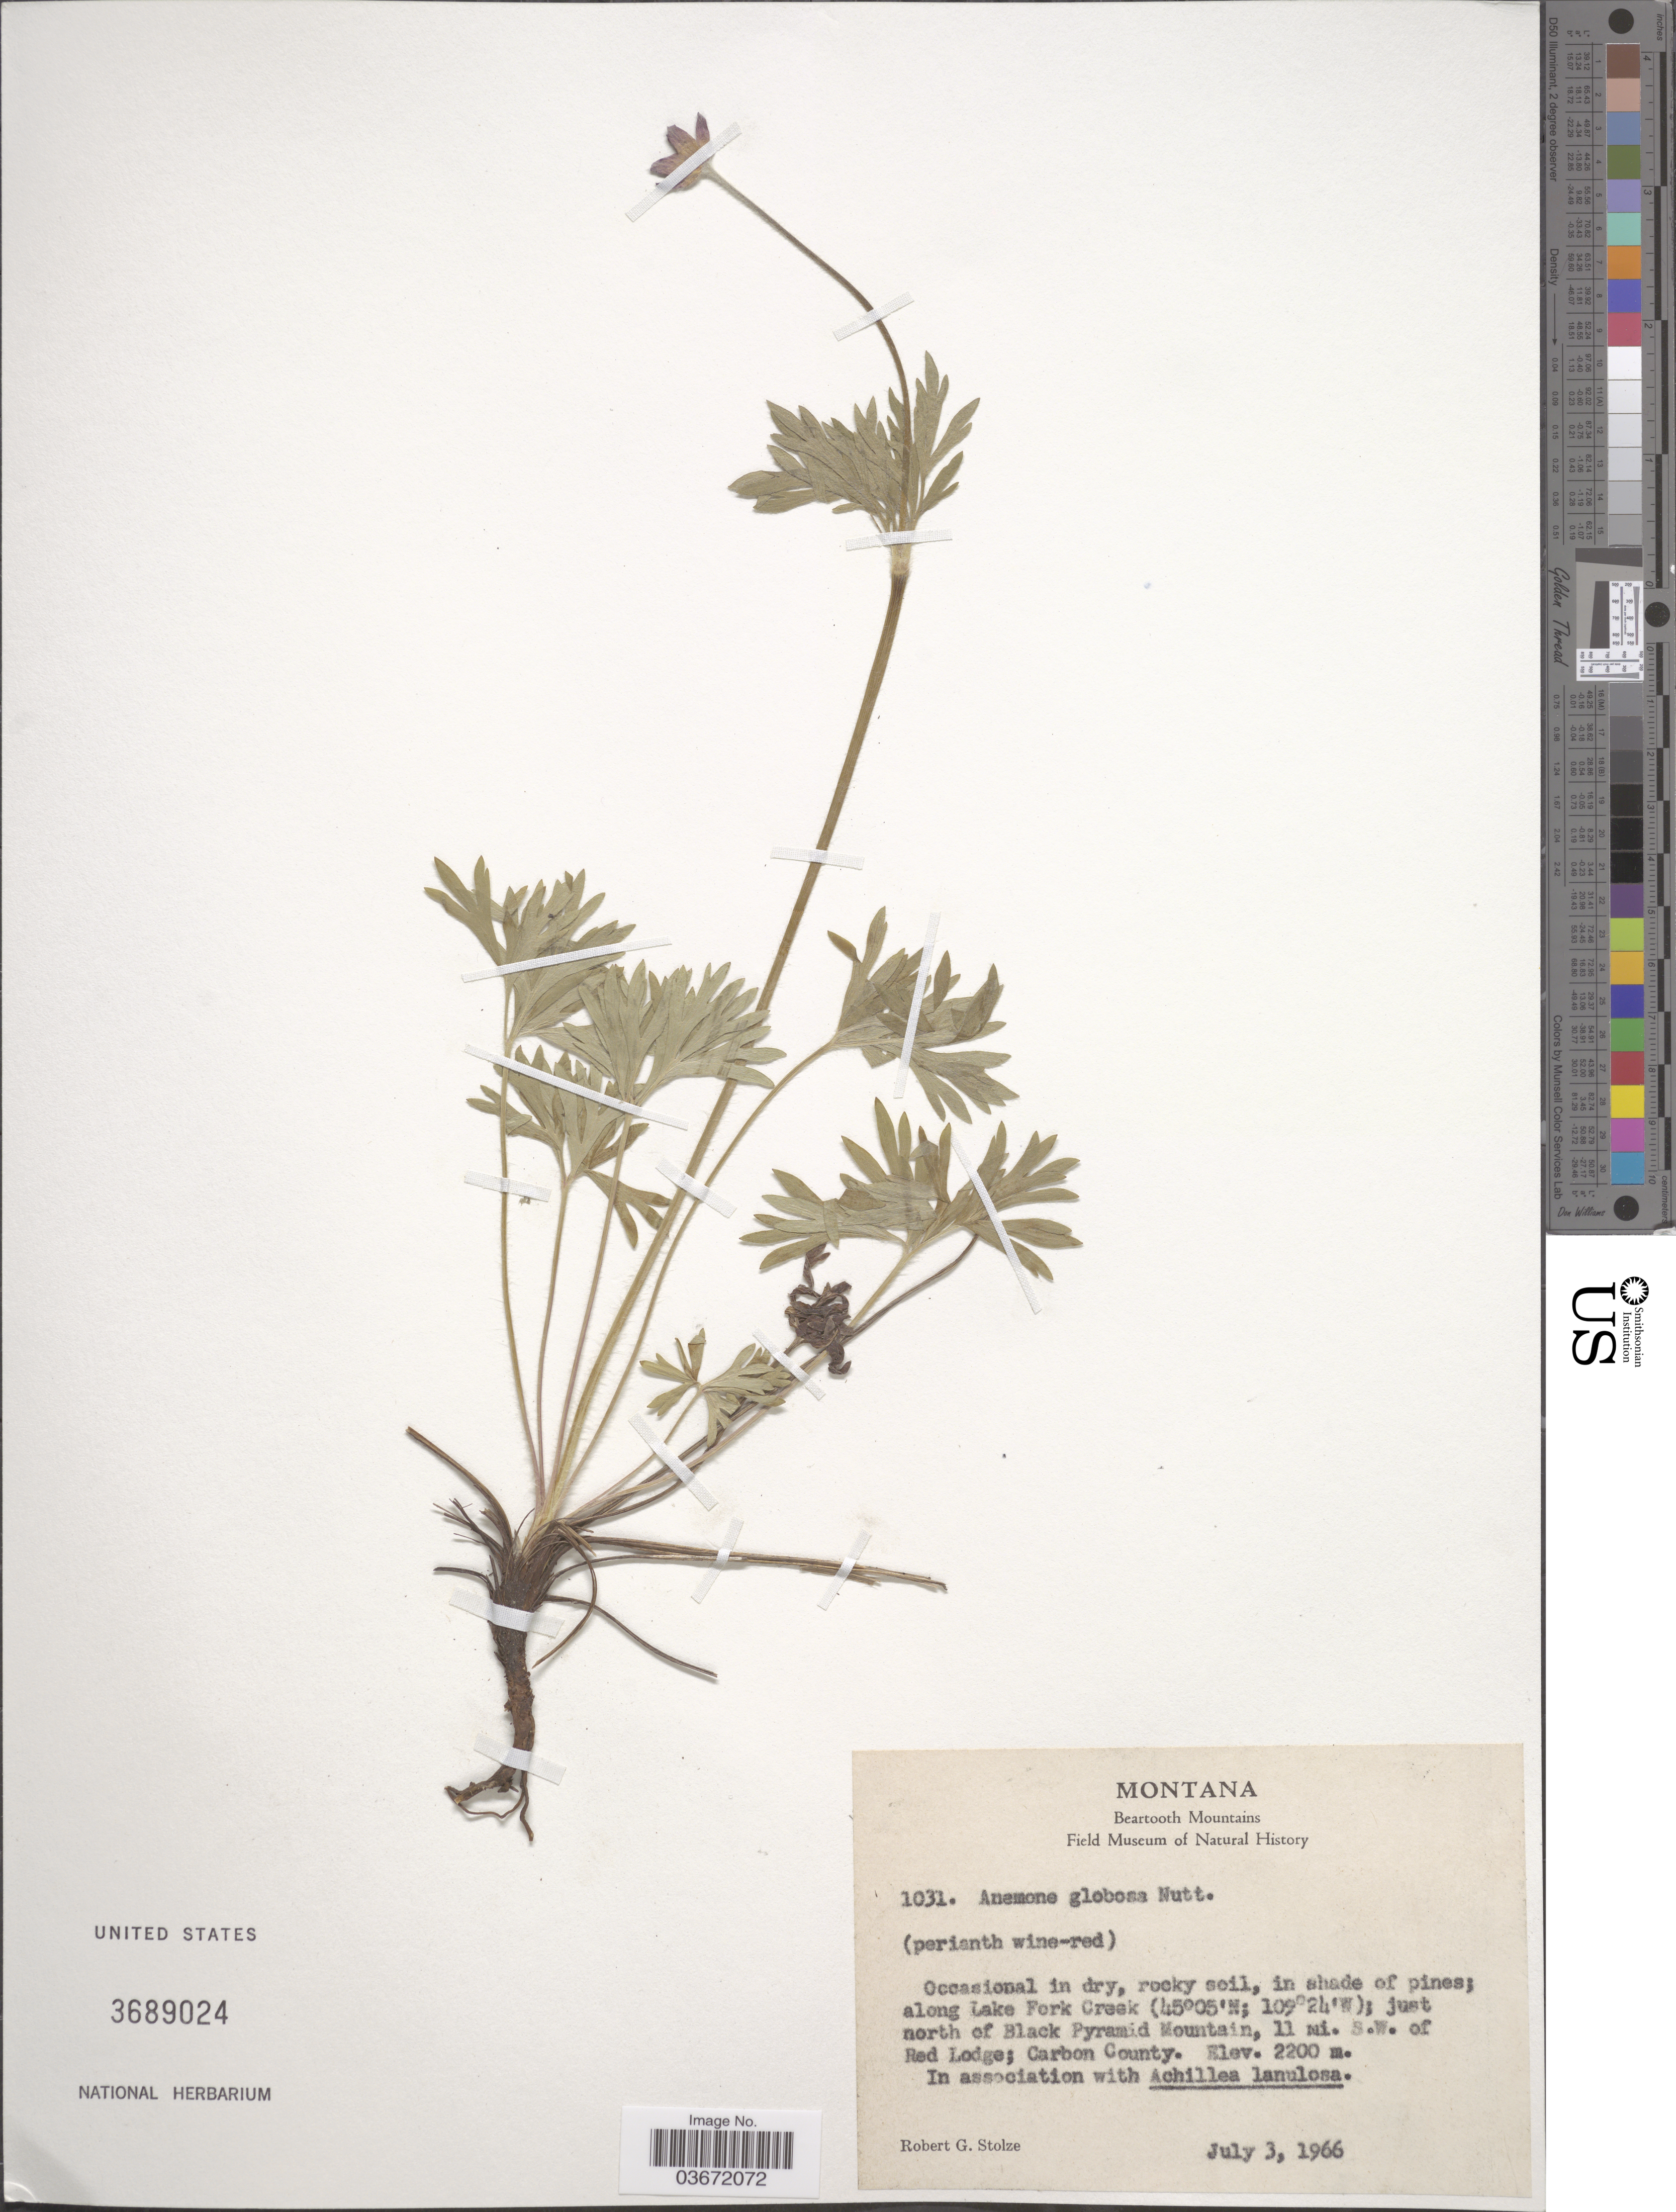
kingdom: Plantae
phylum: Tracheophyta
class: Magnoliopsida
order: Ranunculales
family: Ranunculaceae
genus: Anemone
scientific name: Anemone globosa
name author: (Torr. & A. Gray) Nutt. ex A. Heller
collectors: R. G. Stolze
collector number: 1031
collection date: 1966-07-03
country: United States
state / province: Montana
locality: Along Lake Fork Creek; just north of Black Pyramid Mountain, 11 mi. S.W. of Red Lodge; Carbon County.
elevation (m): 2200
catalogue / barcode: US 3689024